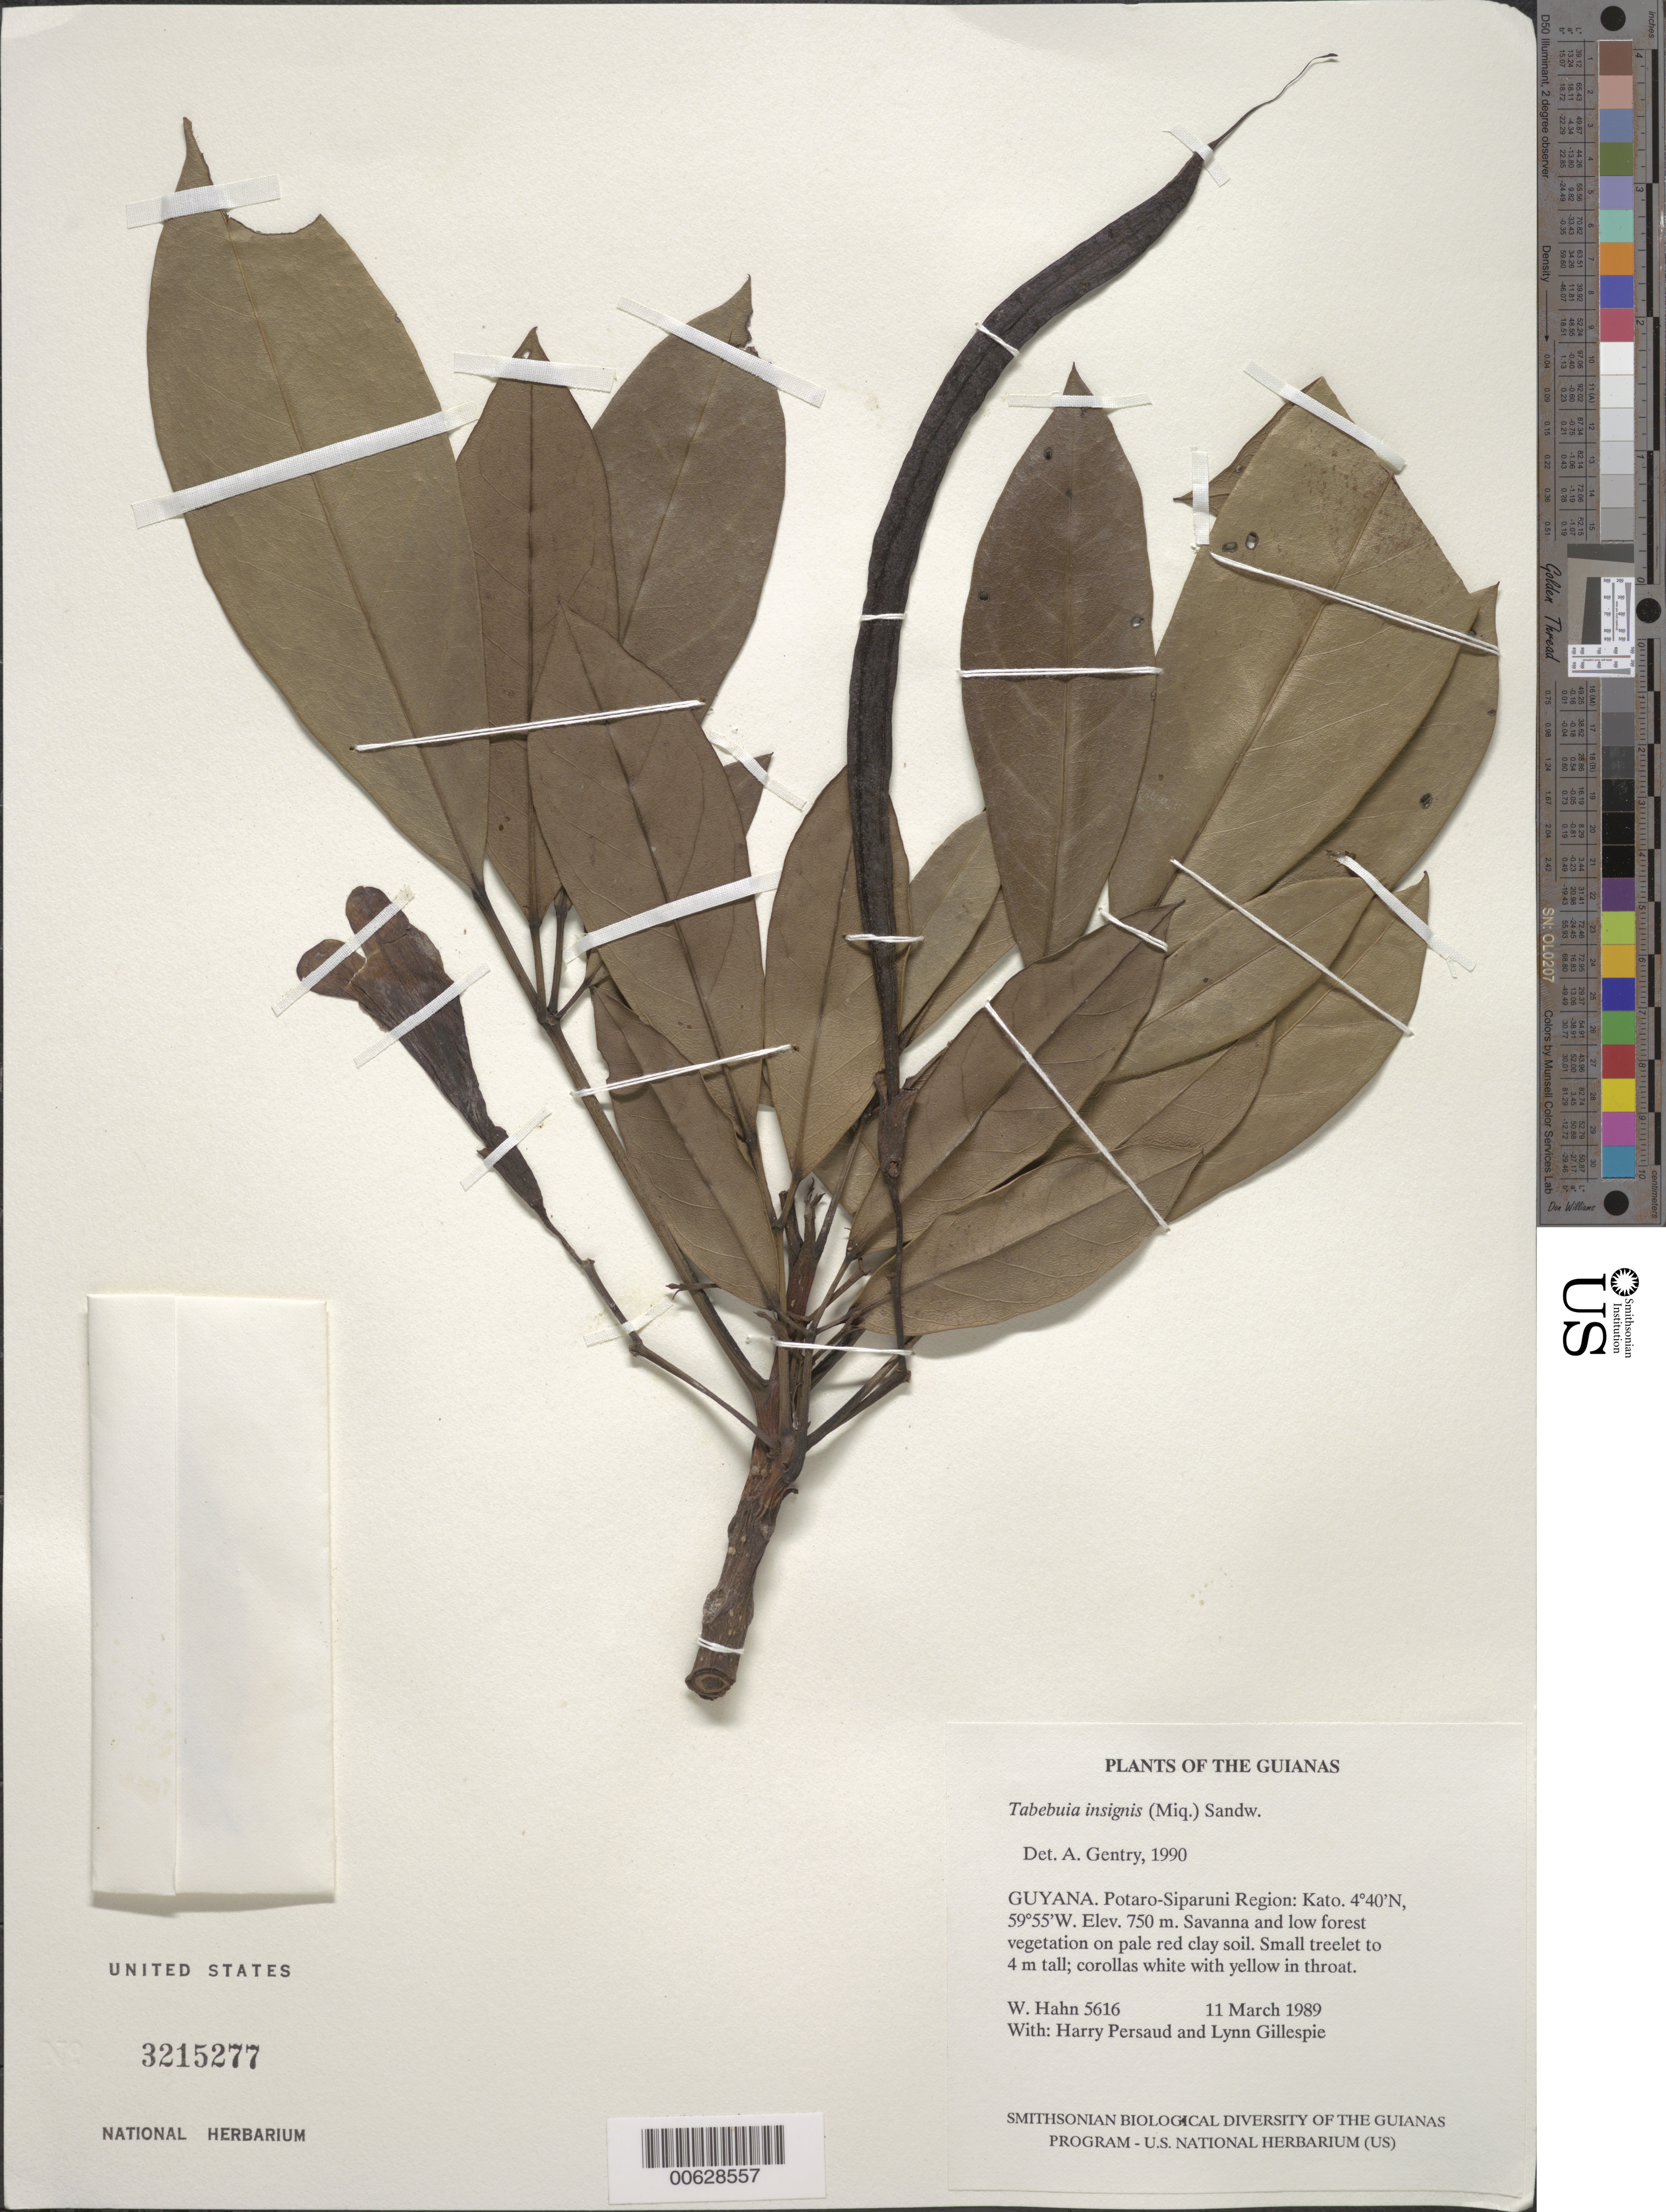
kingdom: Plantae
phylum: Tracheophyta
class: Magnoliopsida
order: Lamiales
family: Bignoniaceae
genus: Tabebuia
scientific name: Tabebuia insignis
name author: (Miq.) Sandwith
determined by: Gentry, A. H.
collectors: W. Hahn, H. Persaud & L. J. Gillespie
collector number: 5616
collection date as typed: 11 March 1989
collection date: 1989-03-11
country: Guyana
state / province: Potaro-Siparuni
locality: Kato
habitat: Savanna and low forest vegetation on pale red clay soil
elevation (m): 750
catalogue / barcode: US 3215277